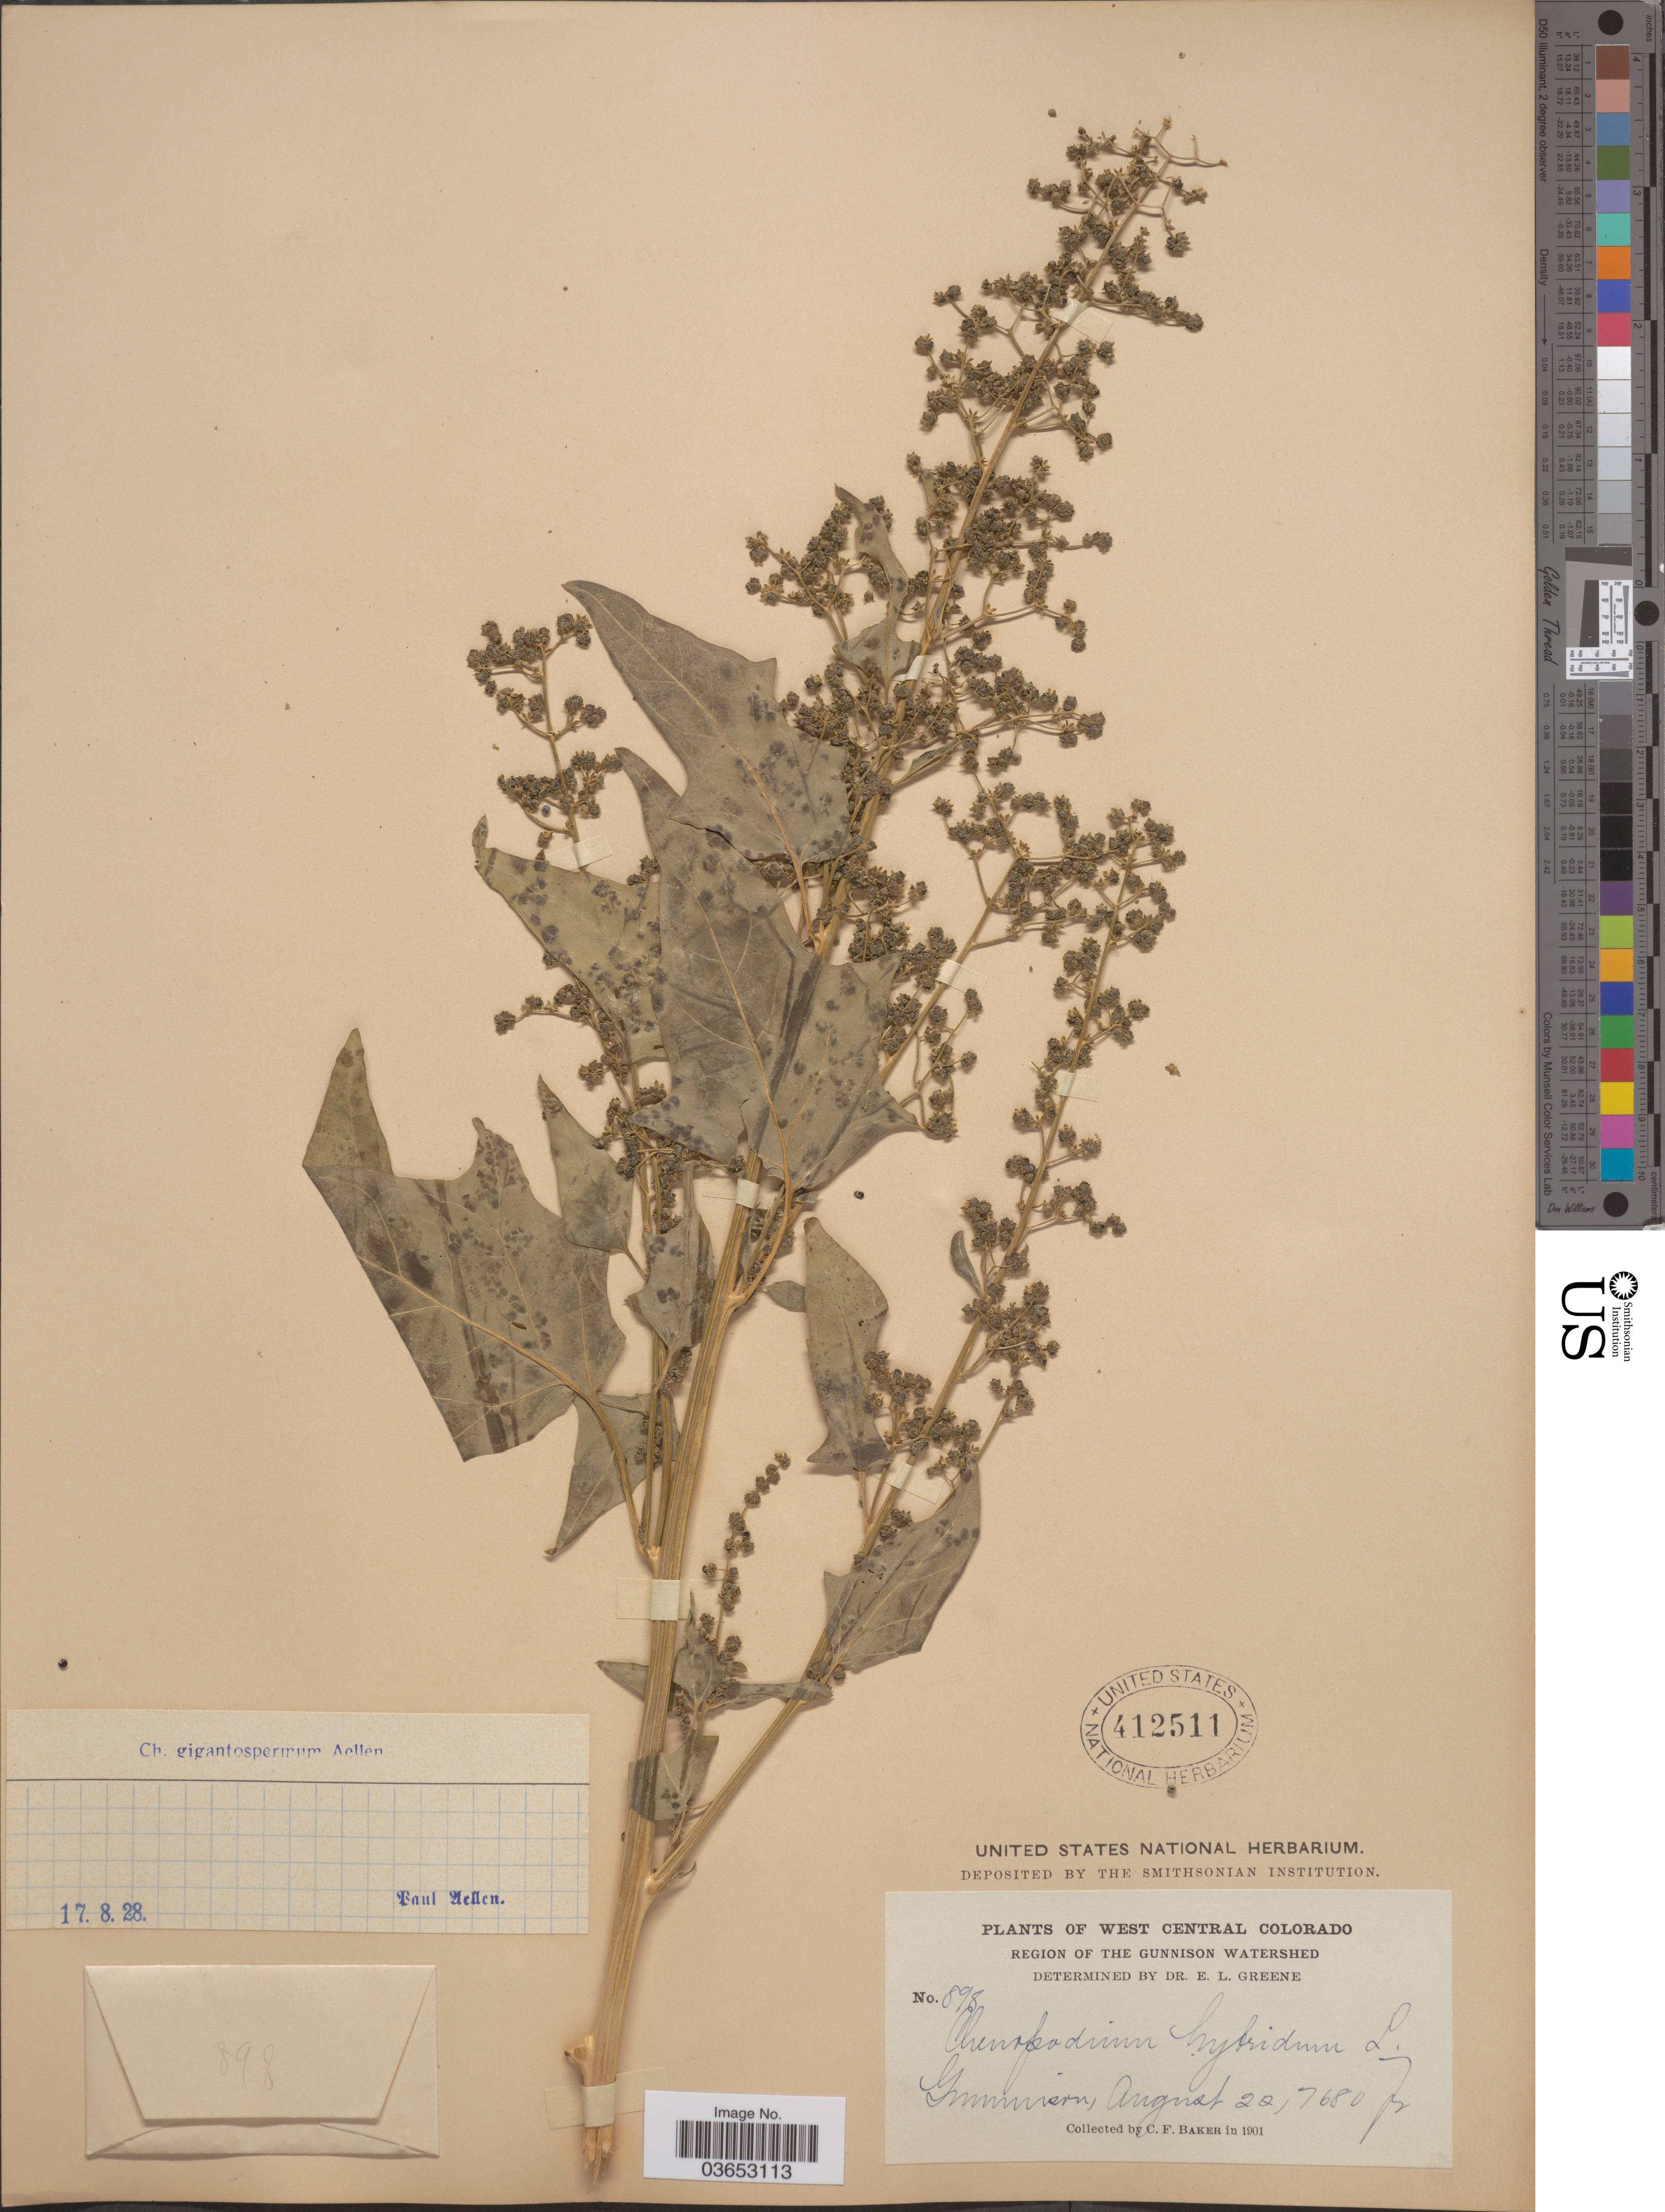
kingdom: Plantae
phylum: Tracheophyta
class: Magnoliopsida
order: Caryophyllales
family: Amaranthaceae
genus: Chenopodium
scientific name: Chenopodium gigantospermum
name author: Aellen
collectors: C. F. Baker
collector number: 898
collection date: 1901-08-22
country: United States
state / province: Colorado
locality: West Central Colorado. Region of the Gunnison Watershed. Gunnison.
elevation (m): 2341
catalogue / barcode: US 412511